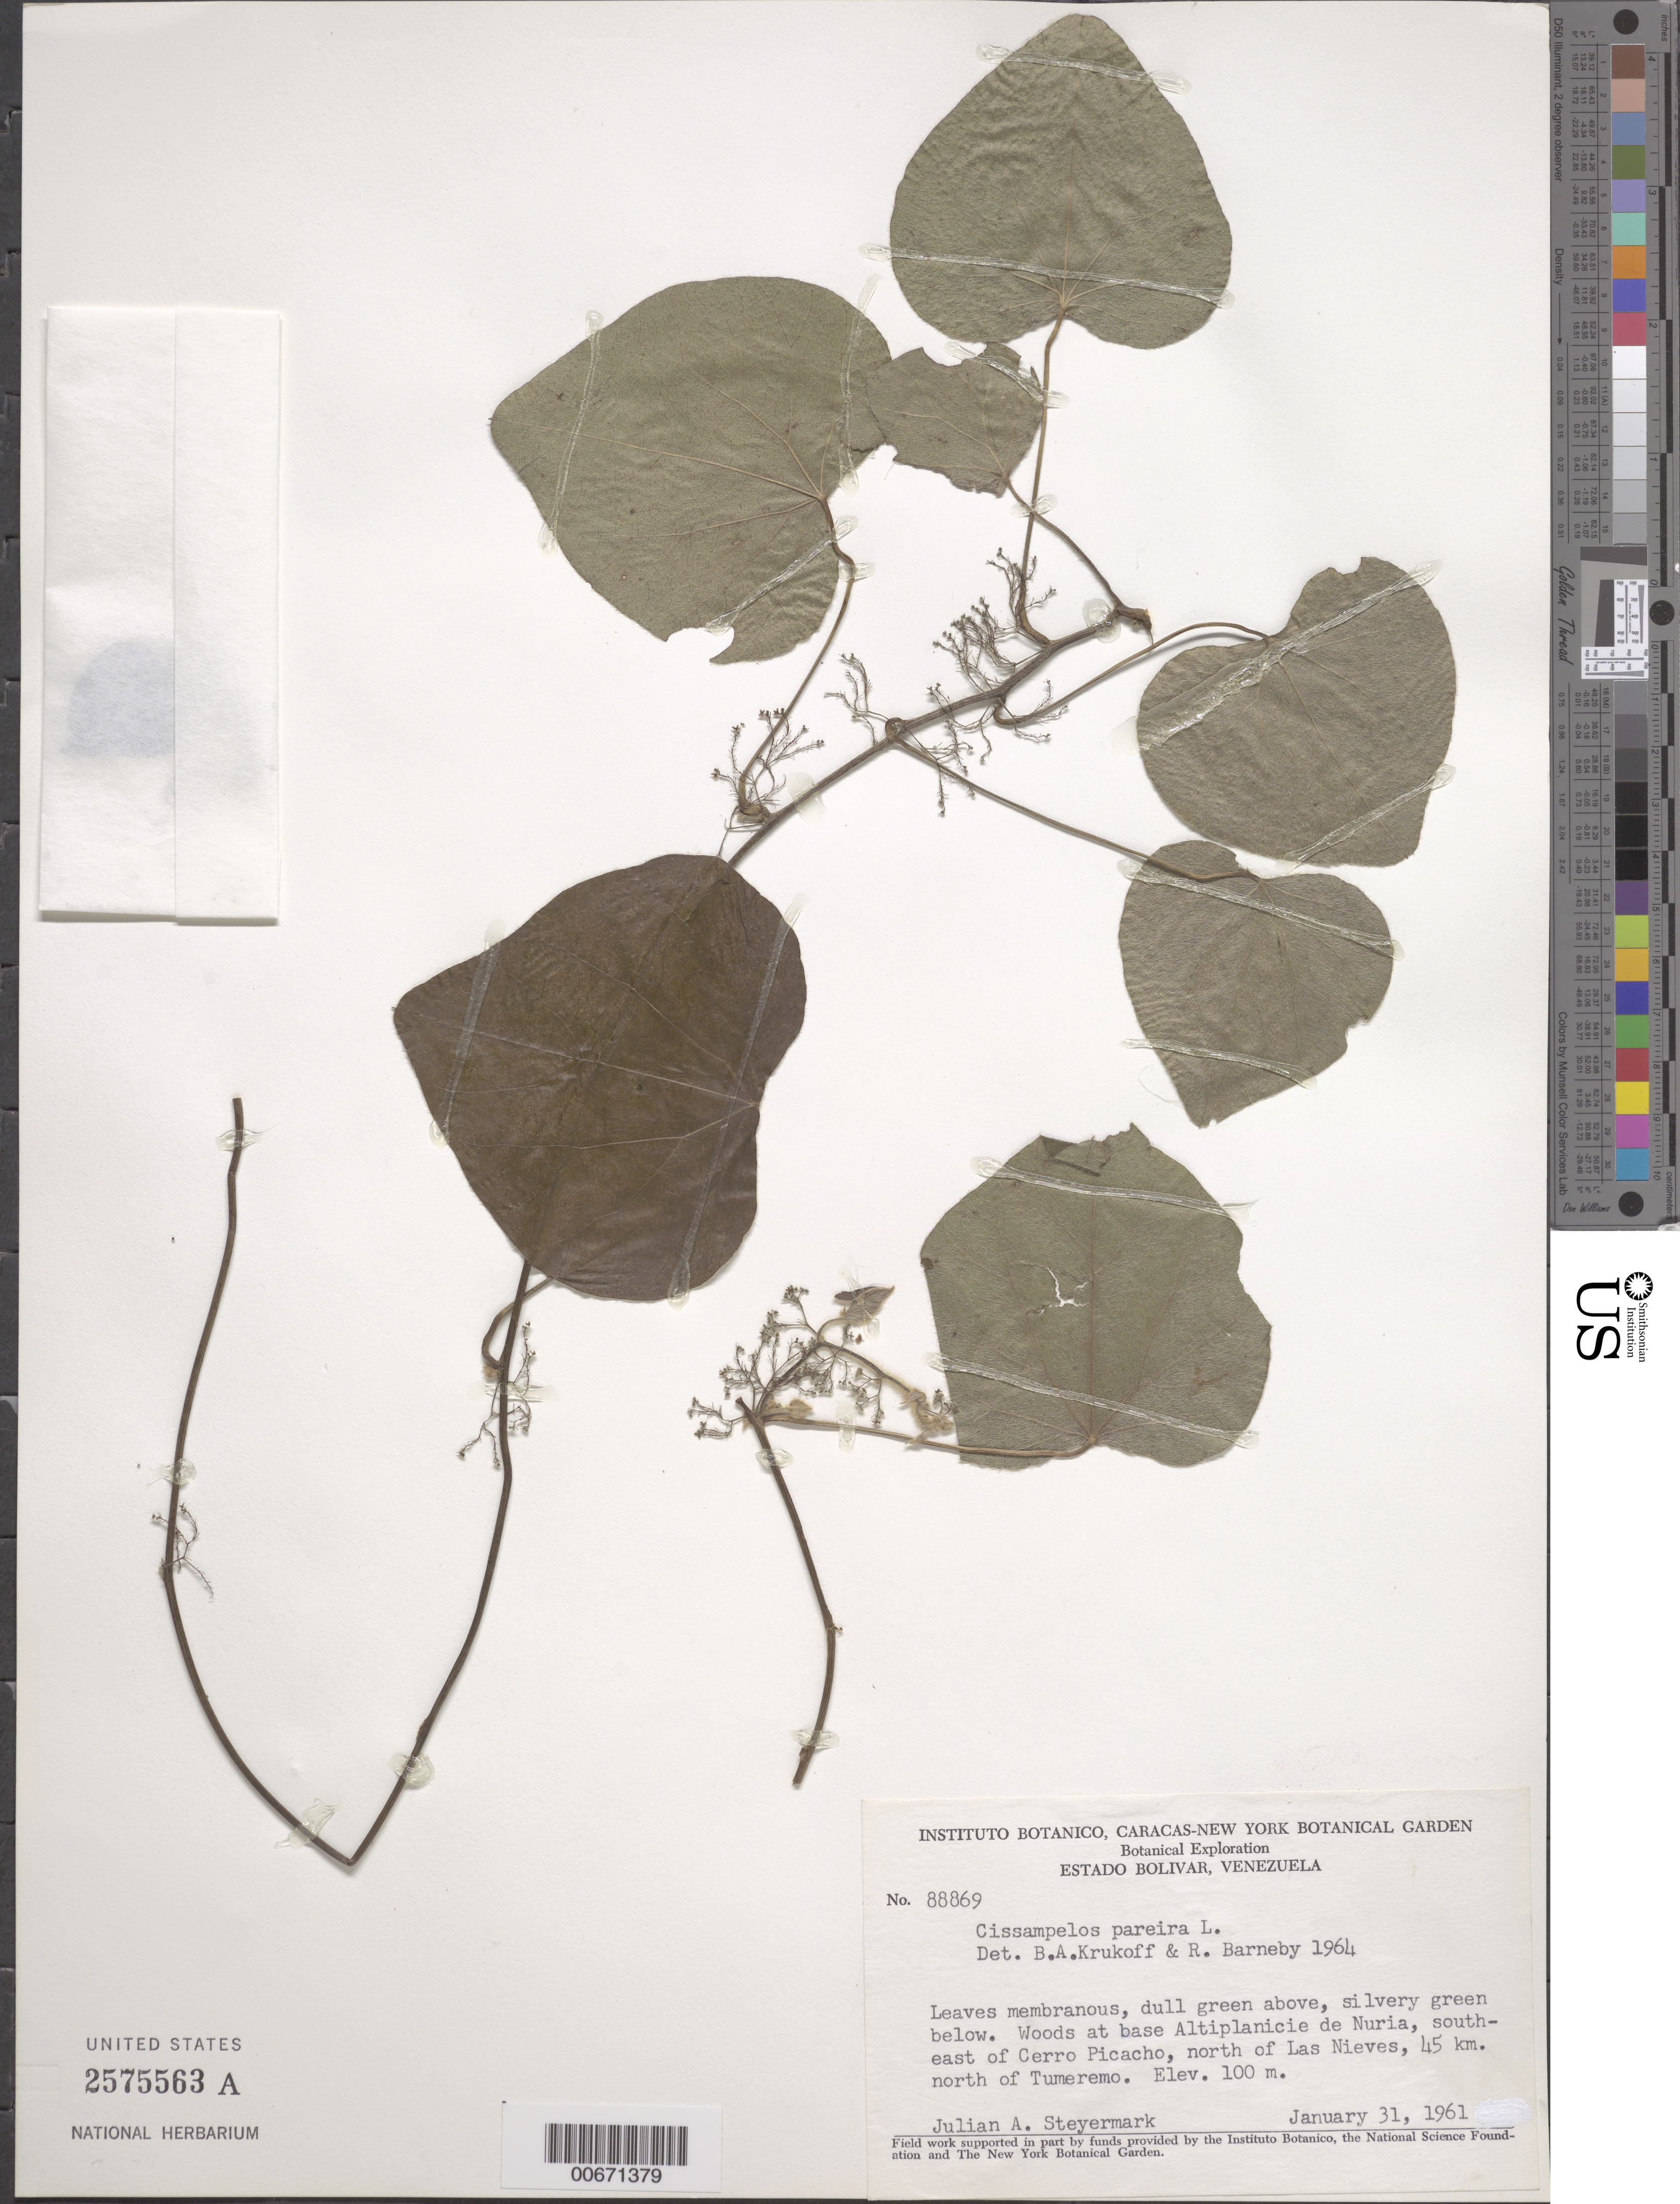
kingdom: Plantae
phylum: Tracheophyta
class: Magnoliopsida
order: Ranunculales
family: Menispermaceae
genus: Cissampelos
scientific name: Cissampelos pareira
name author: L.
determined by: Krukoff, B. A.; Barneby, R. C.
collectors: J. Steyermark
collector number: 88869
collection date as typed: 31-Jan-61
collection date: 1961-01-31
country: Venezuela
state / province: Bolívar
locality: Cerro El Picacho, SE of; N of Las Nieves, 45 km N of Tumeremo, Altiplanicie de Nuria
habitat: Woods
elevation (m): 100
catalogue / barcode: US 2575563A